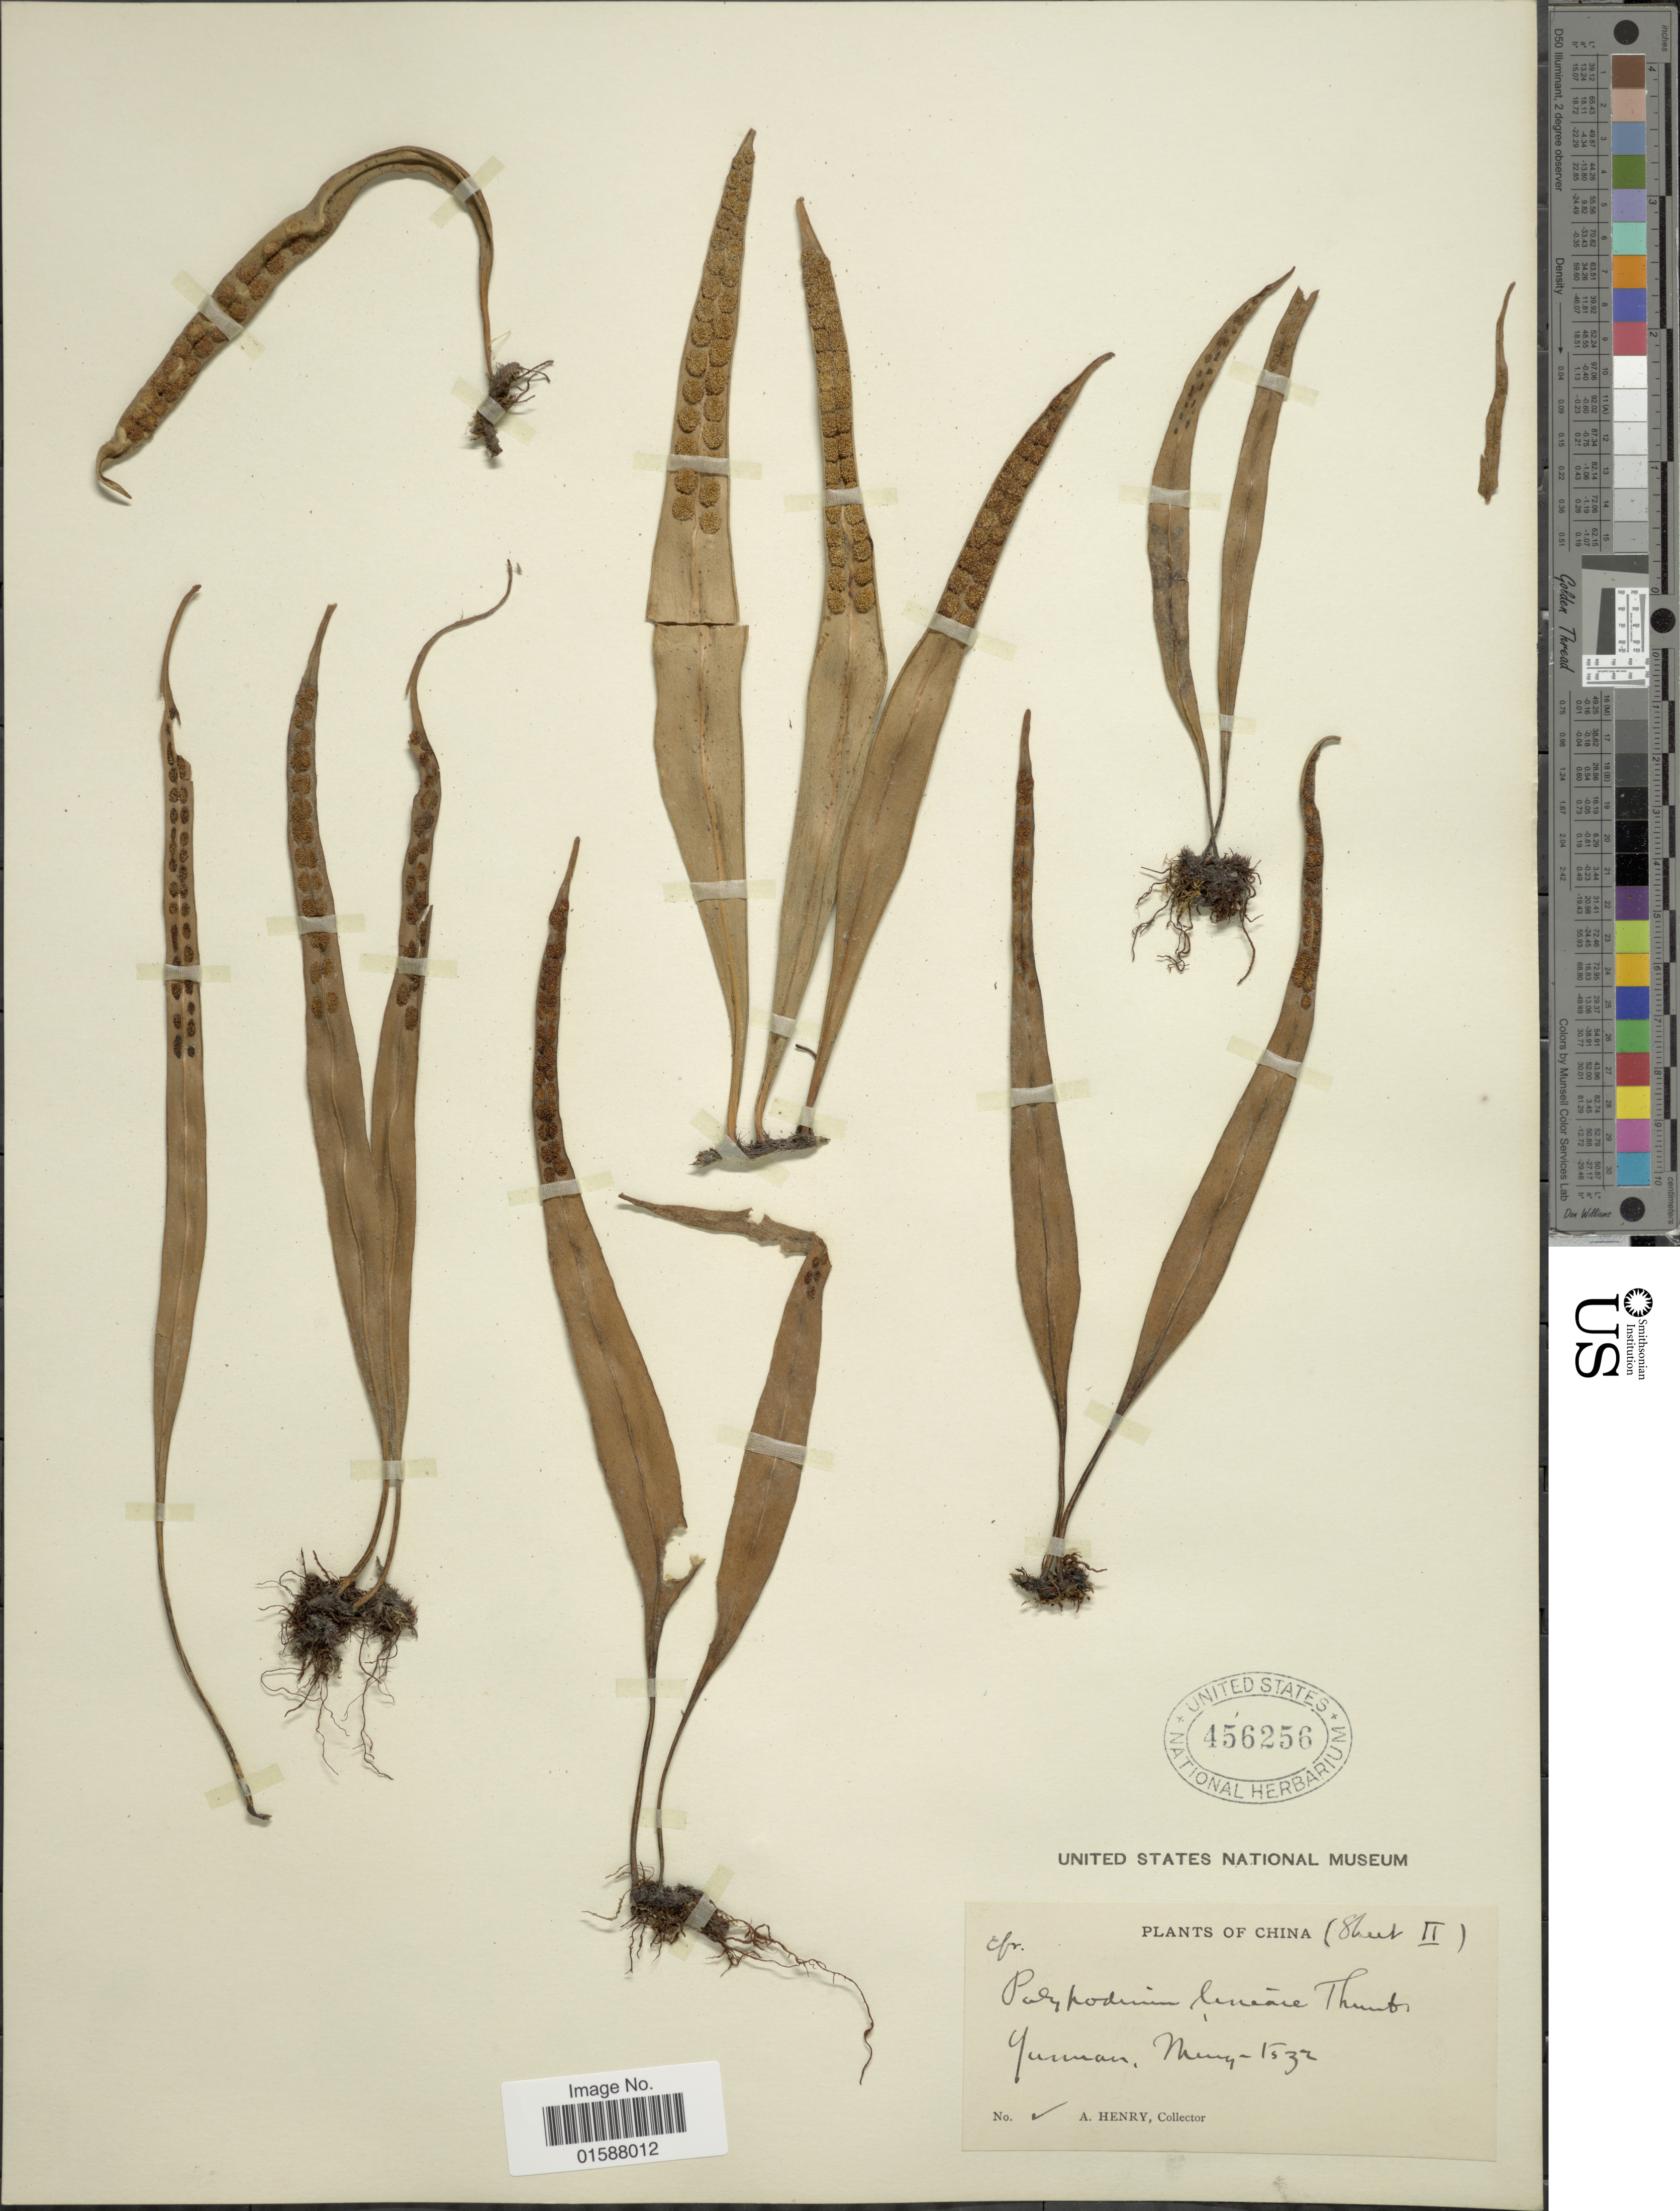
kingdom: Plantae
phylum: Tracheophyta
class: Polypodiopsida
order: Polypodiales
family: Polypodiaceae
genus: Lepisorus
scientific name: Lepisorus thunbergianus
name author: (Kaulf.) Ching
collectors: A. Henry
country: China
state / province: Yunnan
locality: Meng-tsze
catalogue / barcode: US 456256